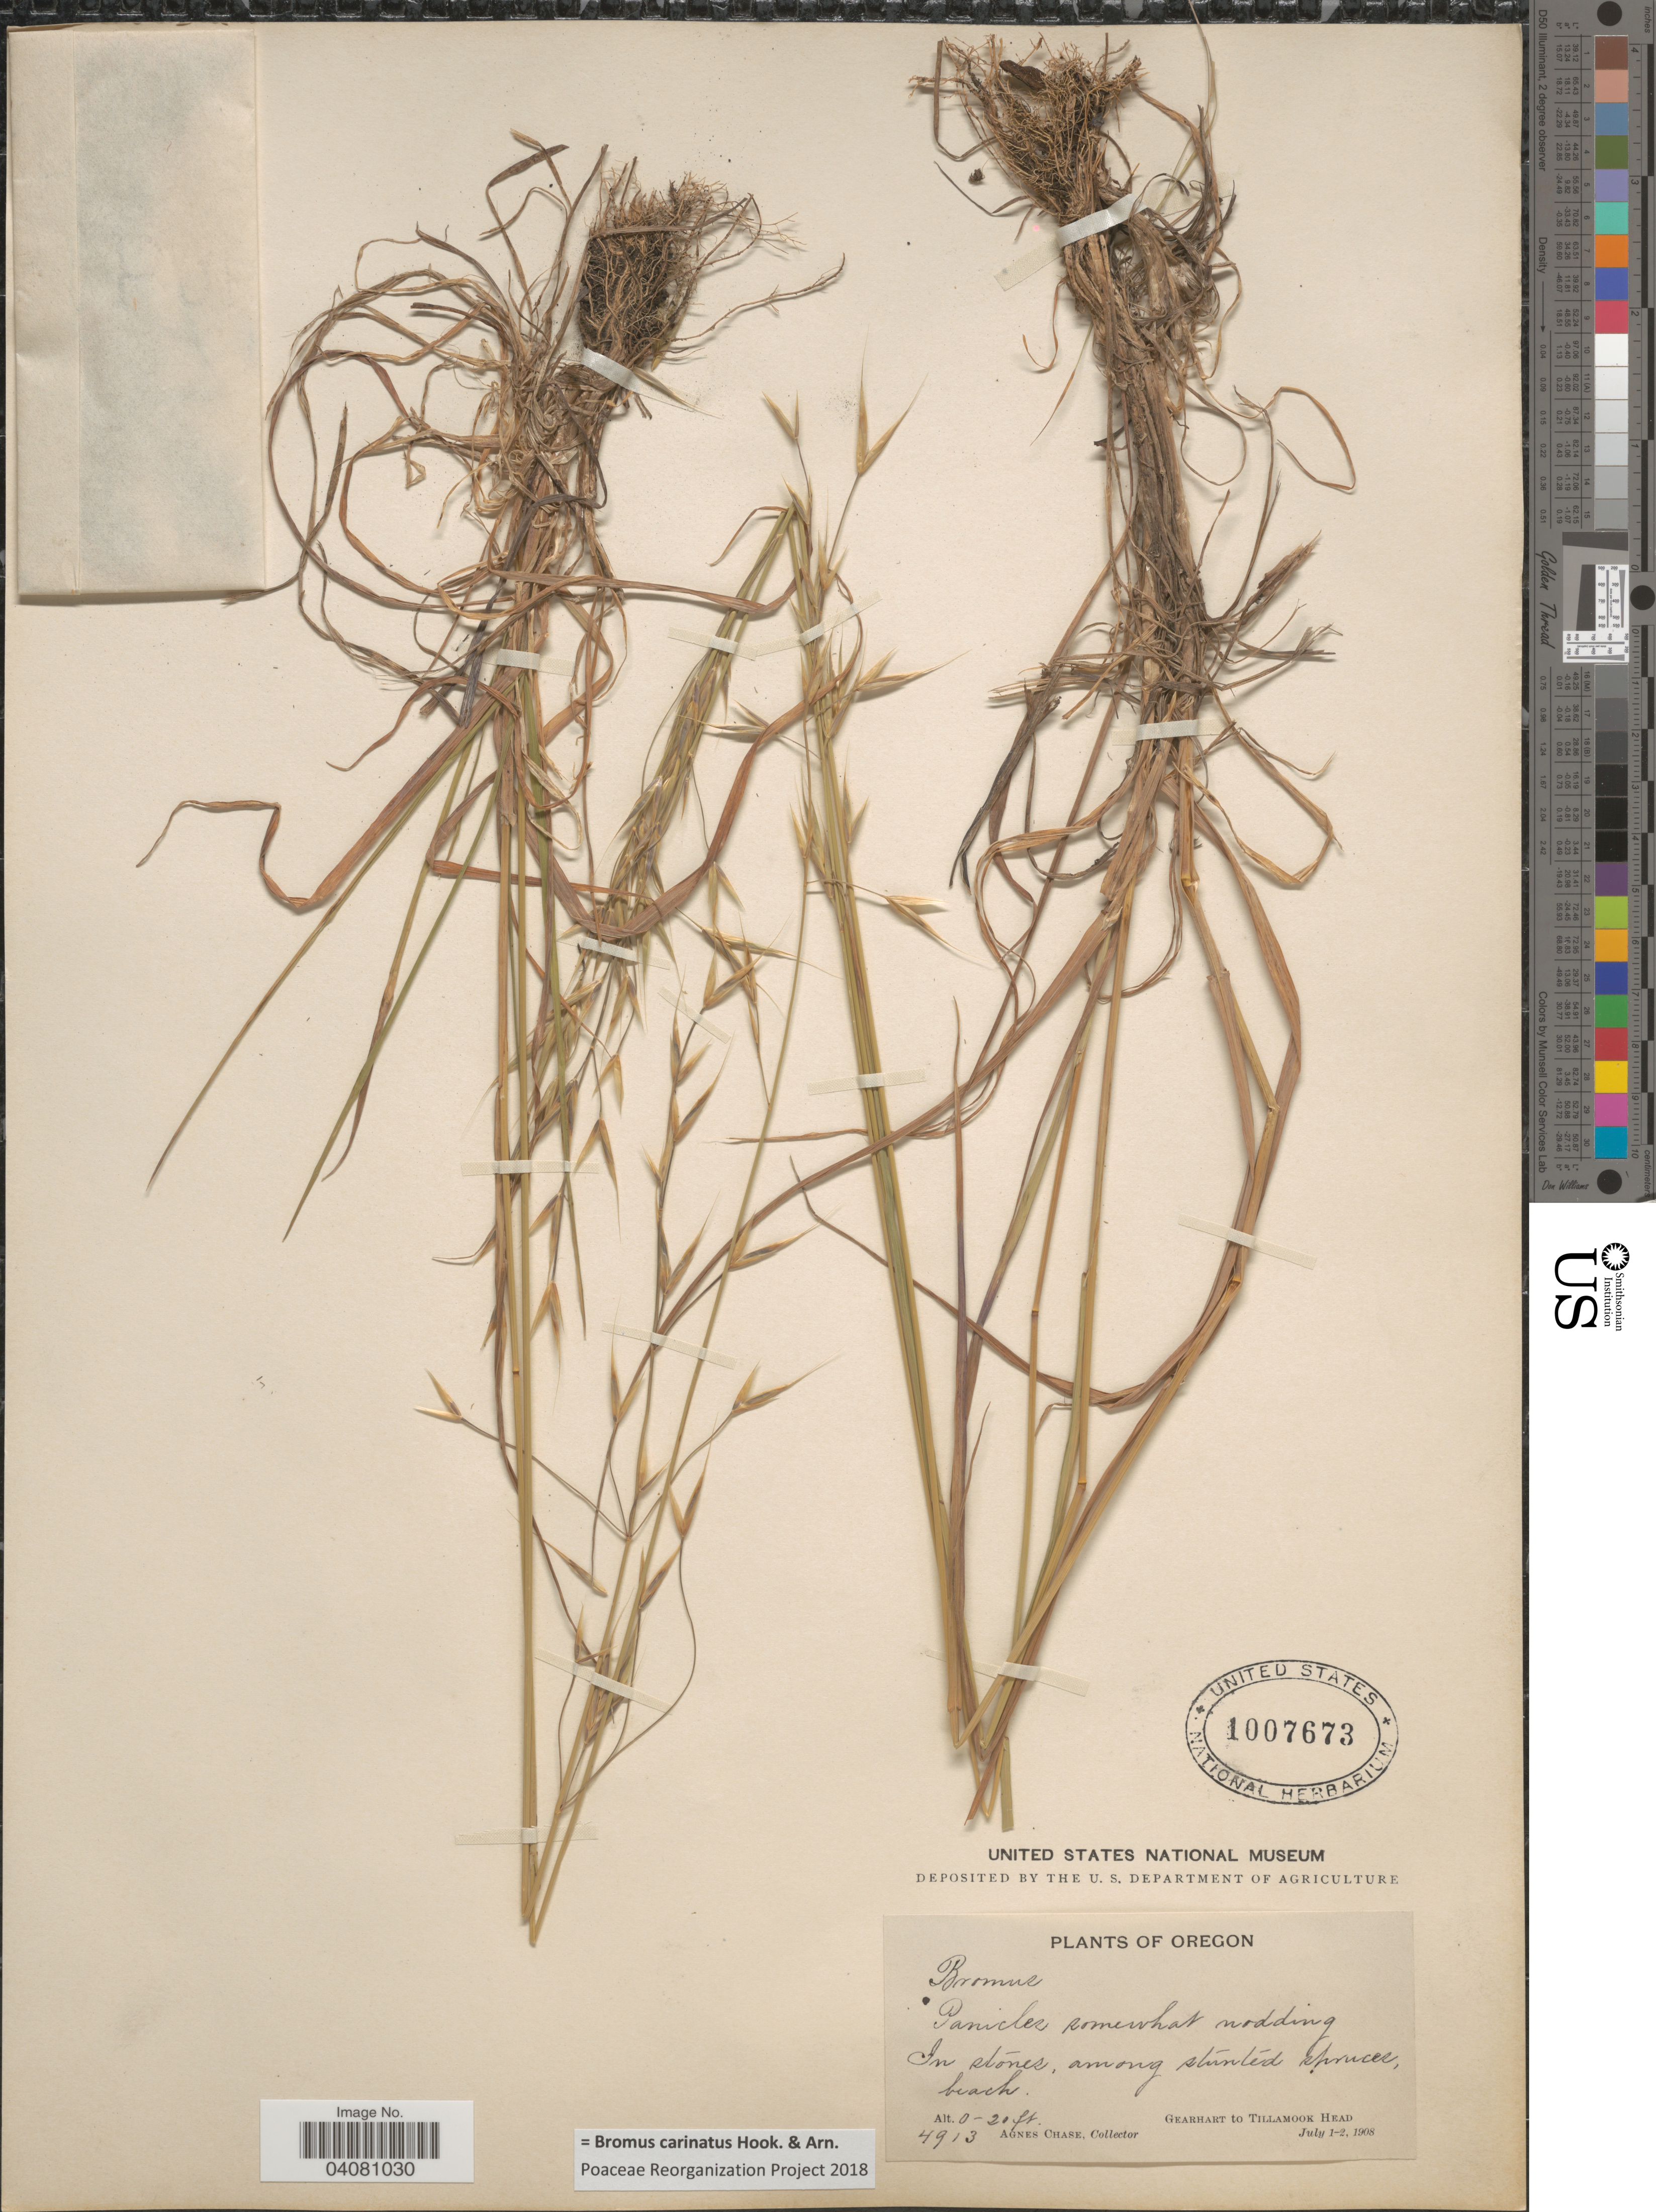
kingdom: Plantae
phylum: Tracheophyta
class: Liliopsida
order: Poales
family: Poaceae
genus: Bromus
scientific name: Bromus carinatus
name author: Hook. & Arn.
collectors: A. Chase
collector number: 4913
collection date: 1908-07-01/1908-07-02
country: United States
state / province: Oregon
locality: In stones, among stunted spruce, beach. Gearhart to Tillamook Head.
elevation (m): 0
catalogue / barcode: US 1007673